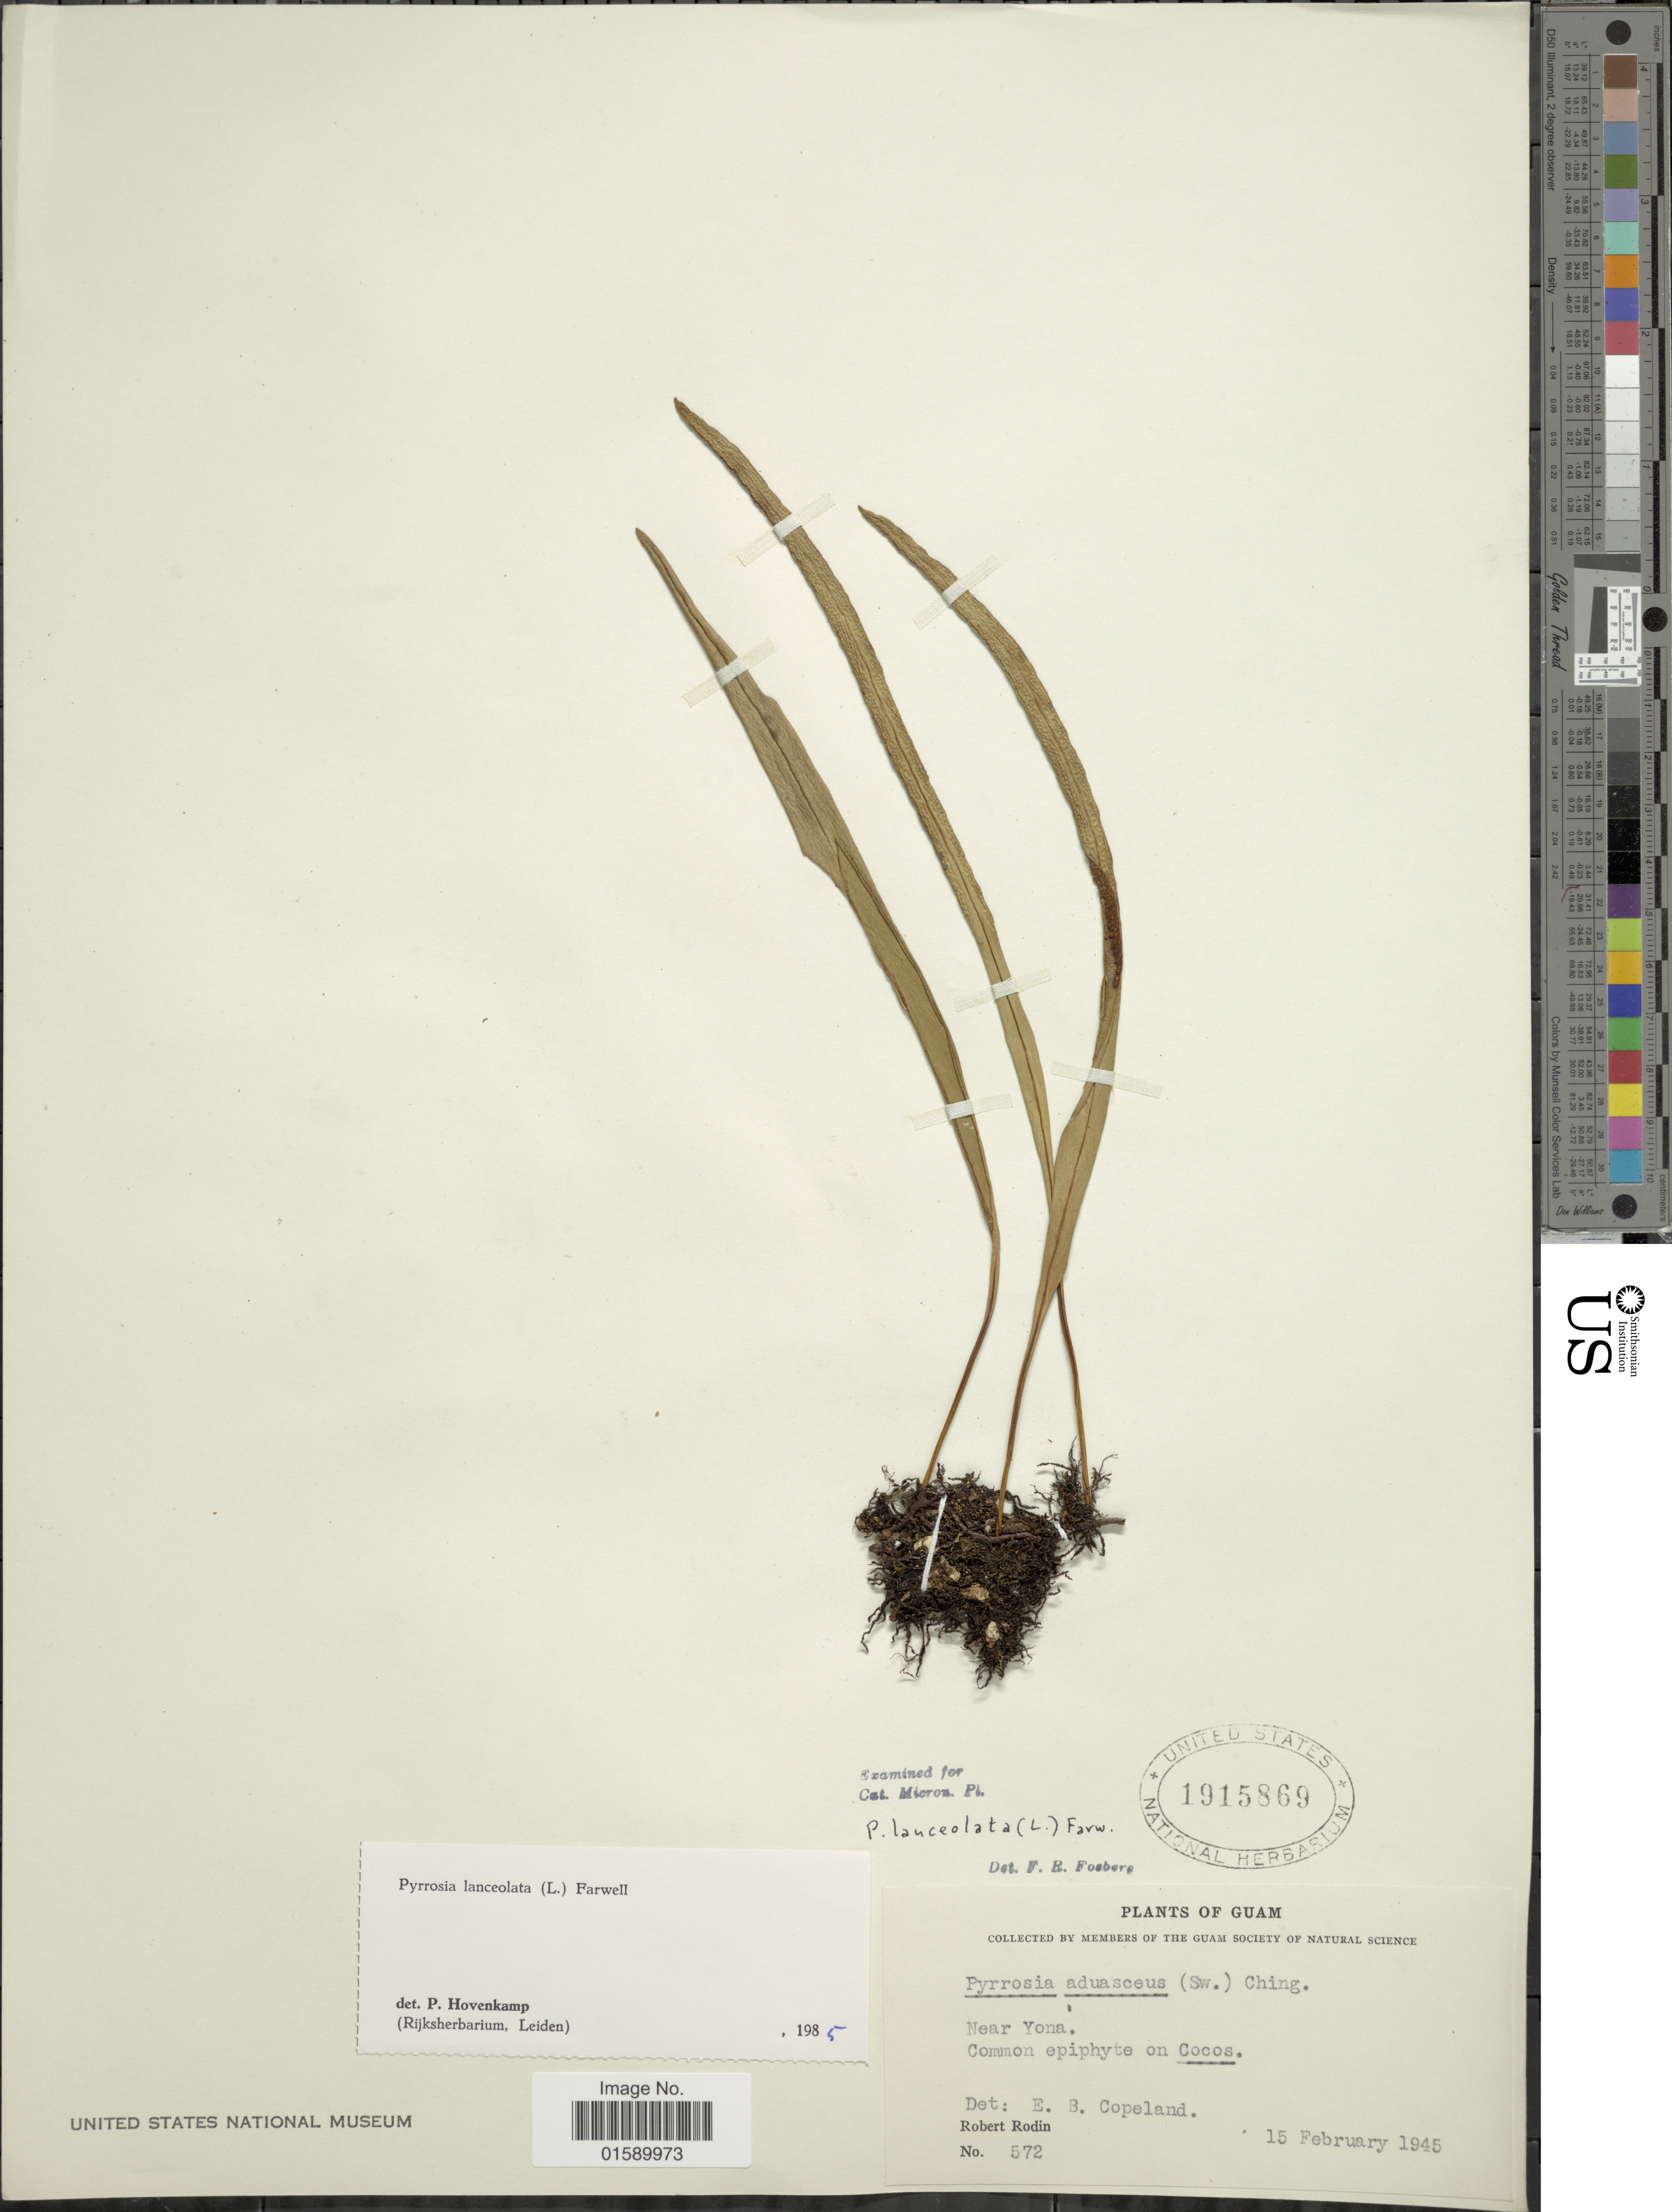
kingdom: Plantae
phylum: Tracheophyta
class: Polypodiopsida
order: Polypodiales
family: Polypodiaceae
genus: Pyrrosia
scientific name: Pyrrosia lanceolata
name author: (L.) Farw.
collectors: R. Rodin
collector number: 572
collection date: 1945-02-15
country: Guam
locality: Marianas Islands. Guam, Near Yona.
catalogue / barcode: US 1915869